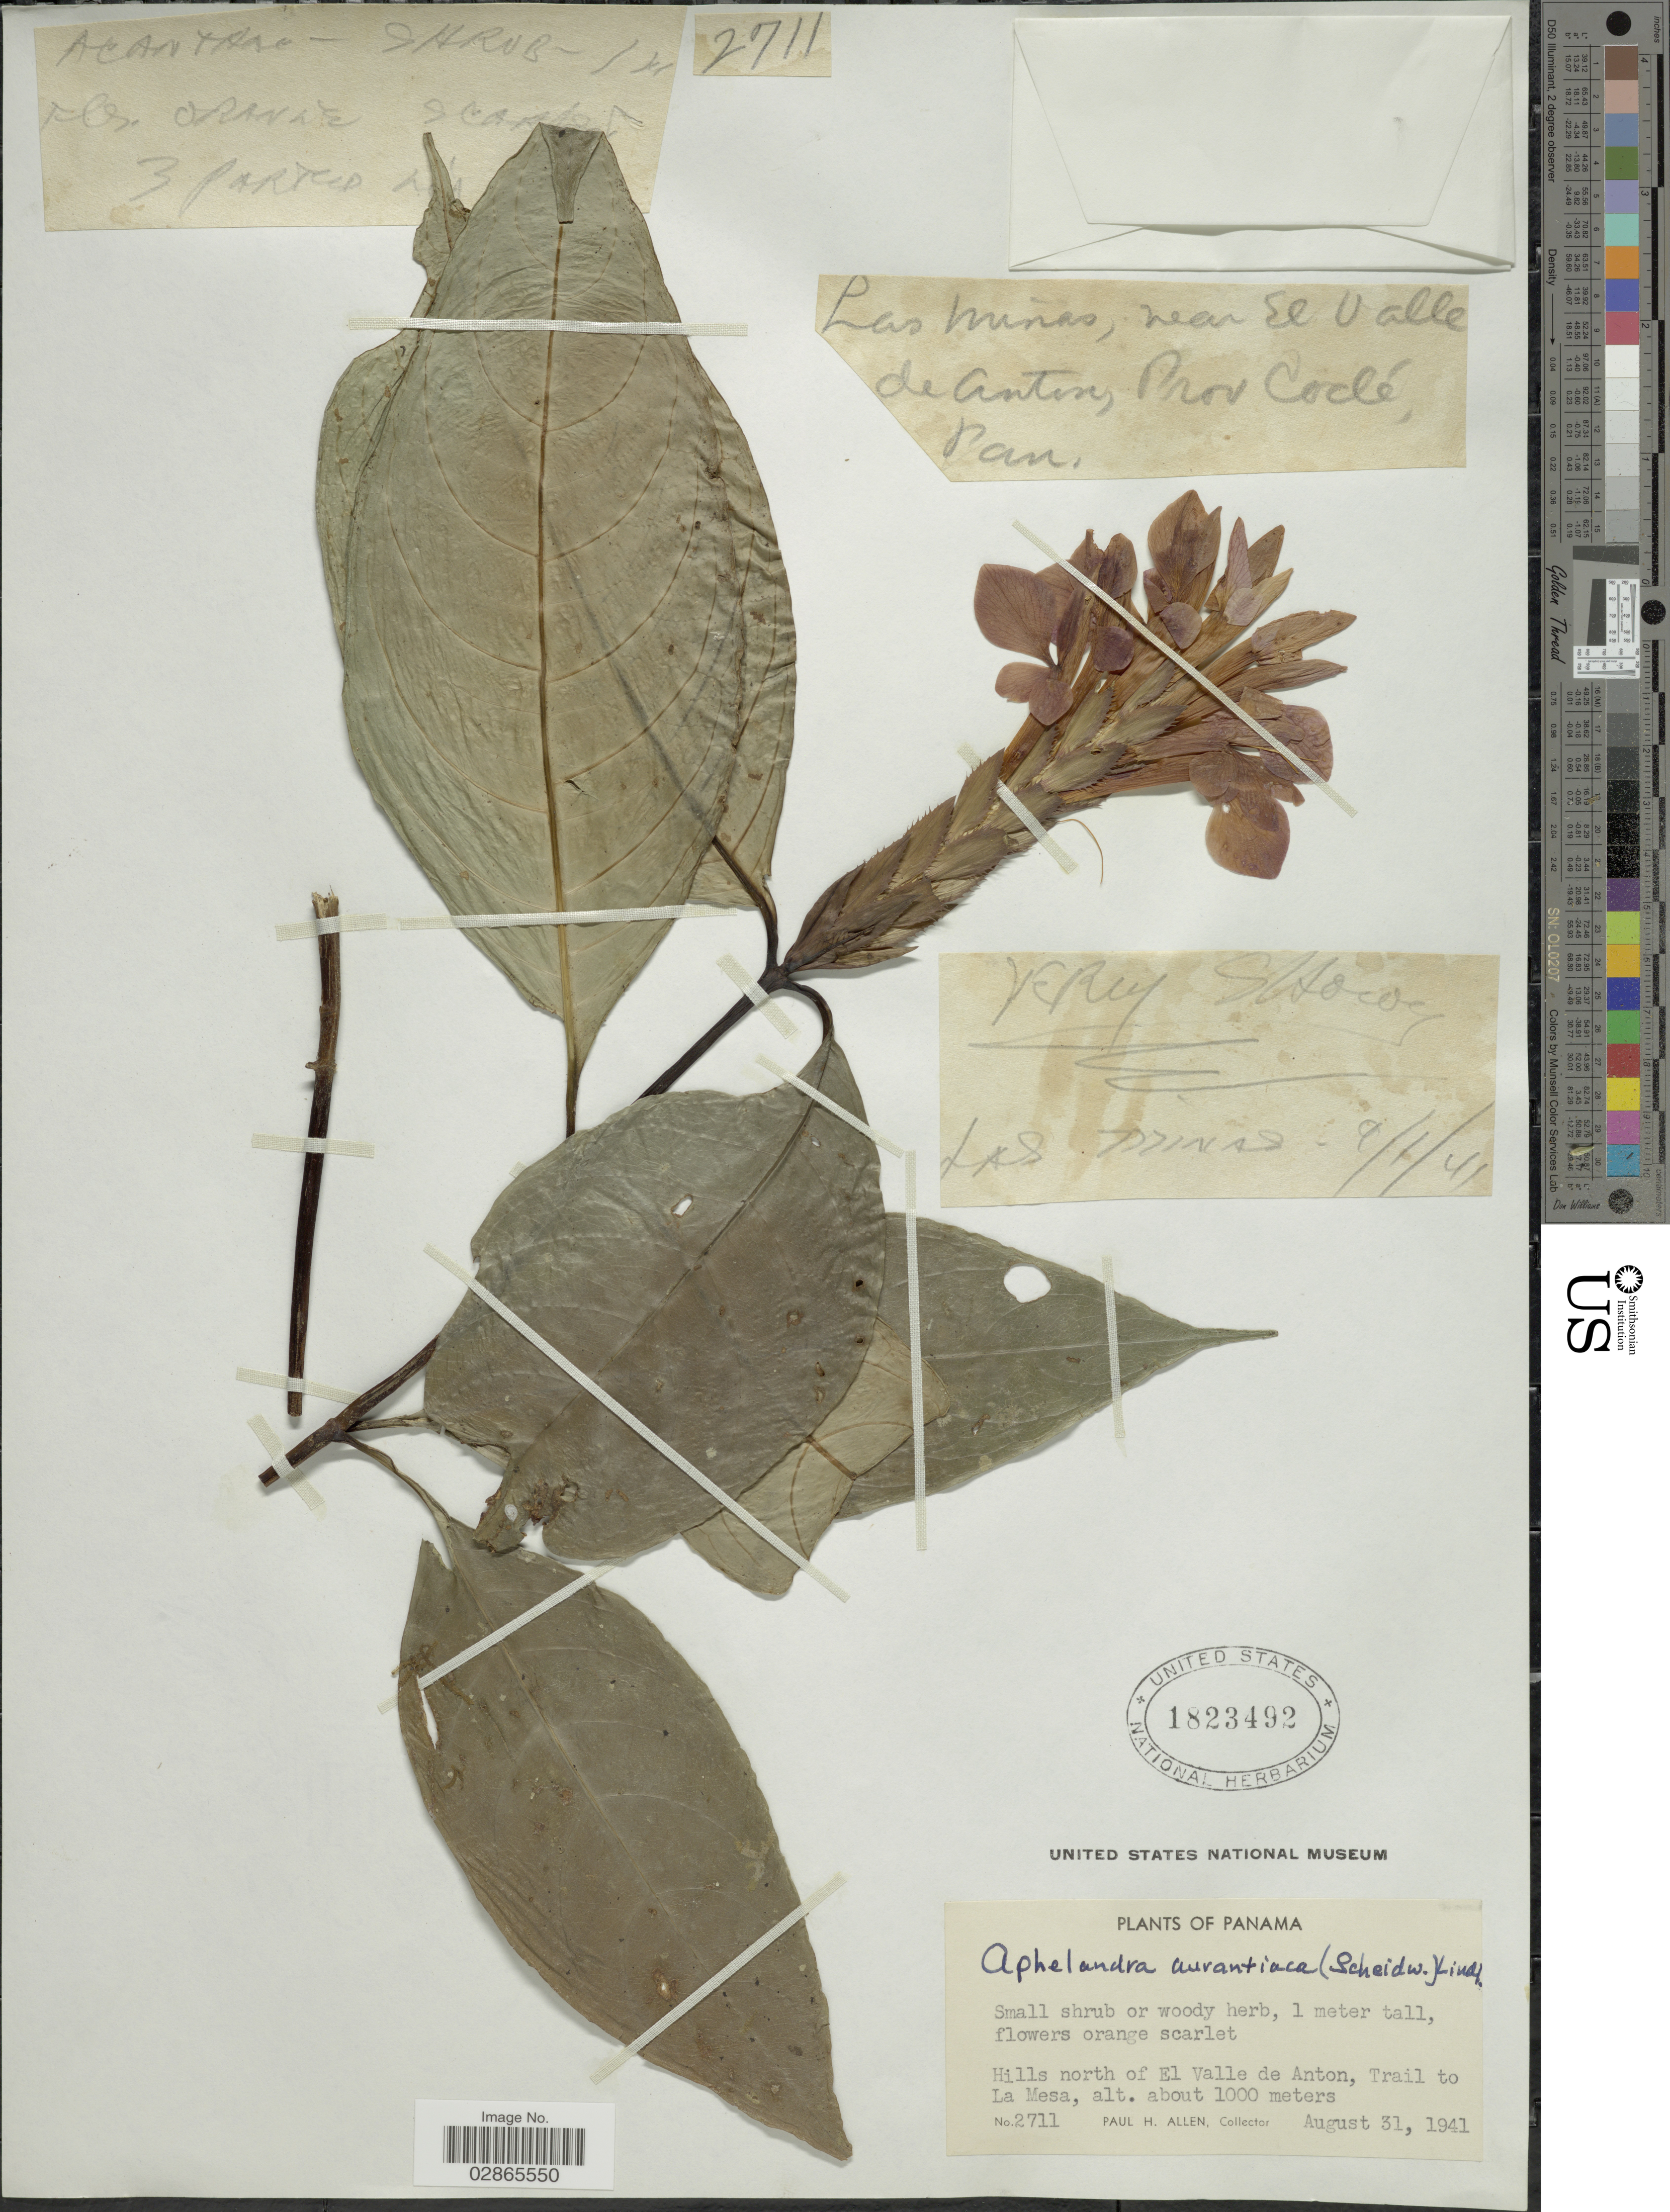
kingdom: Plantae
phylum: Tracheophyta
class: Magnoliopsida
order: Lamiales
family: Acanthaceae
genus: Aphelandra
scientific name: Aphelandra aurantiaca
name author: (Scheidw.) Lindl.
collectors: P. H. Allen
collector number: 2711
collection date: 1941-08-31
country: Panama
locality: Hills north of El Valle de Anton, Trail to La Mesa.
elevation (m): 1000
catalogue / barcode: US 1823492